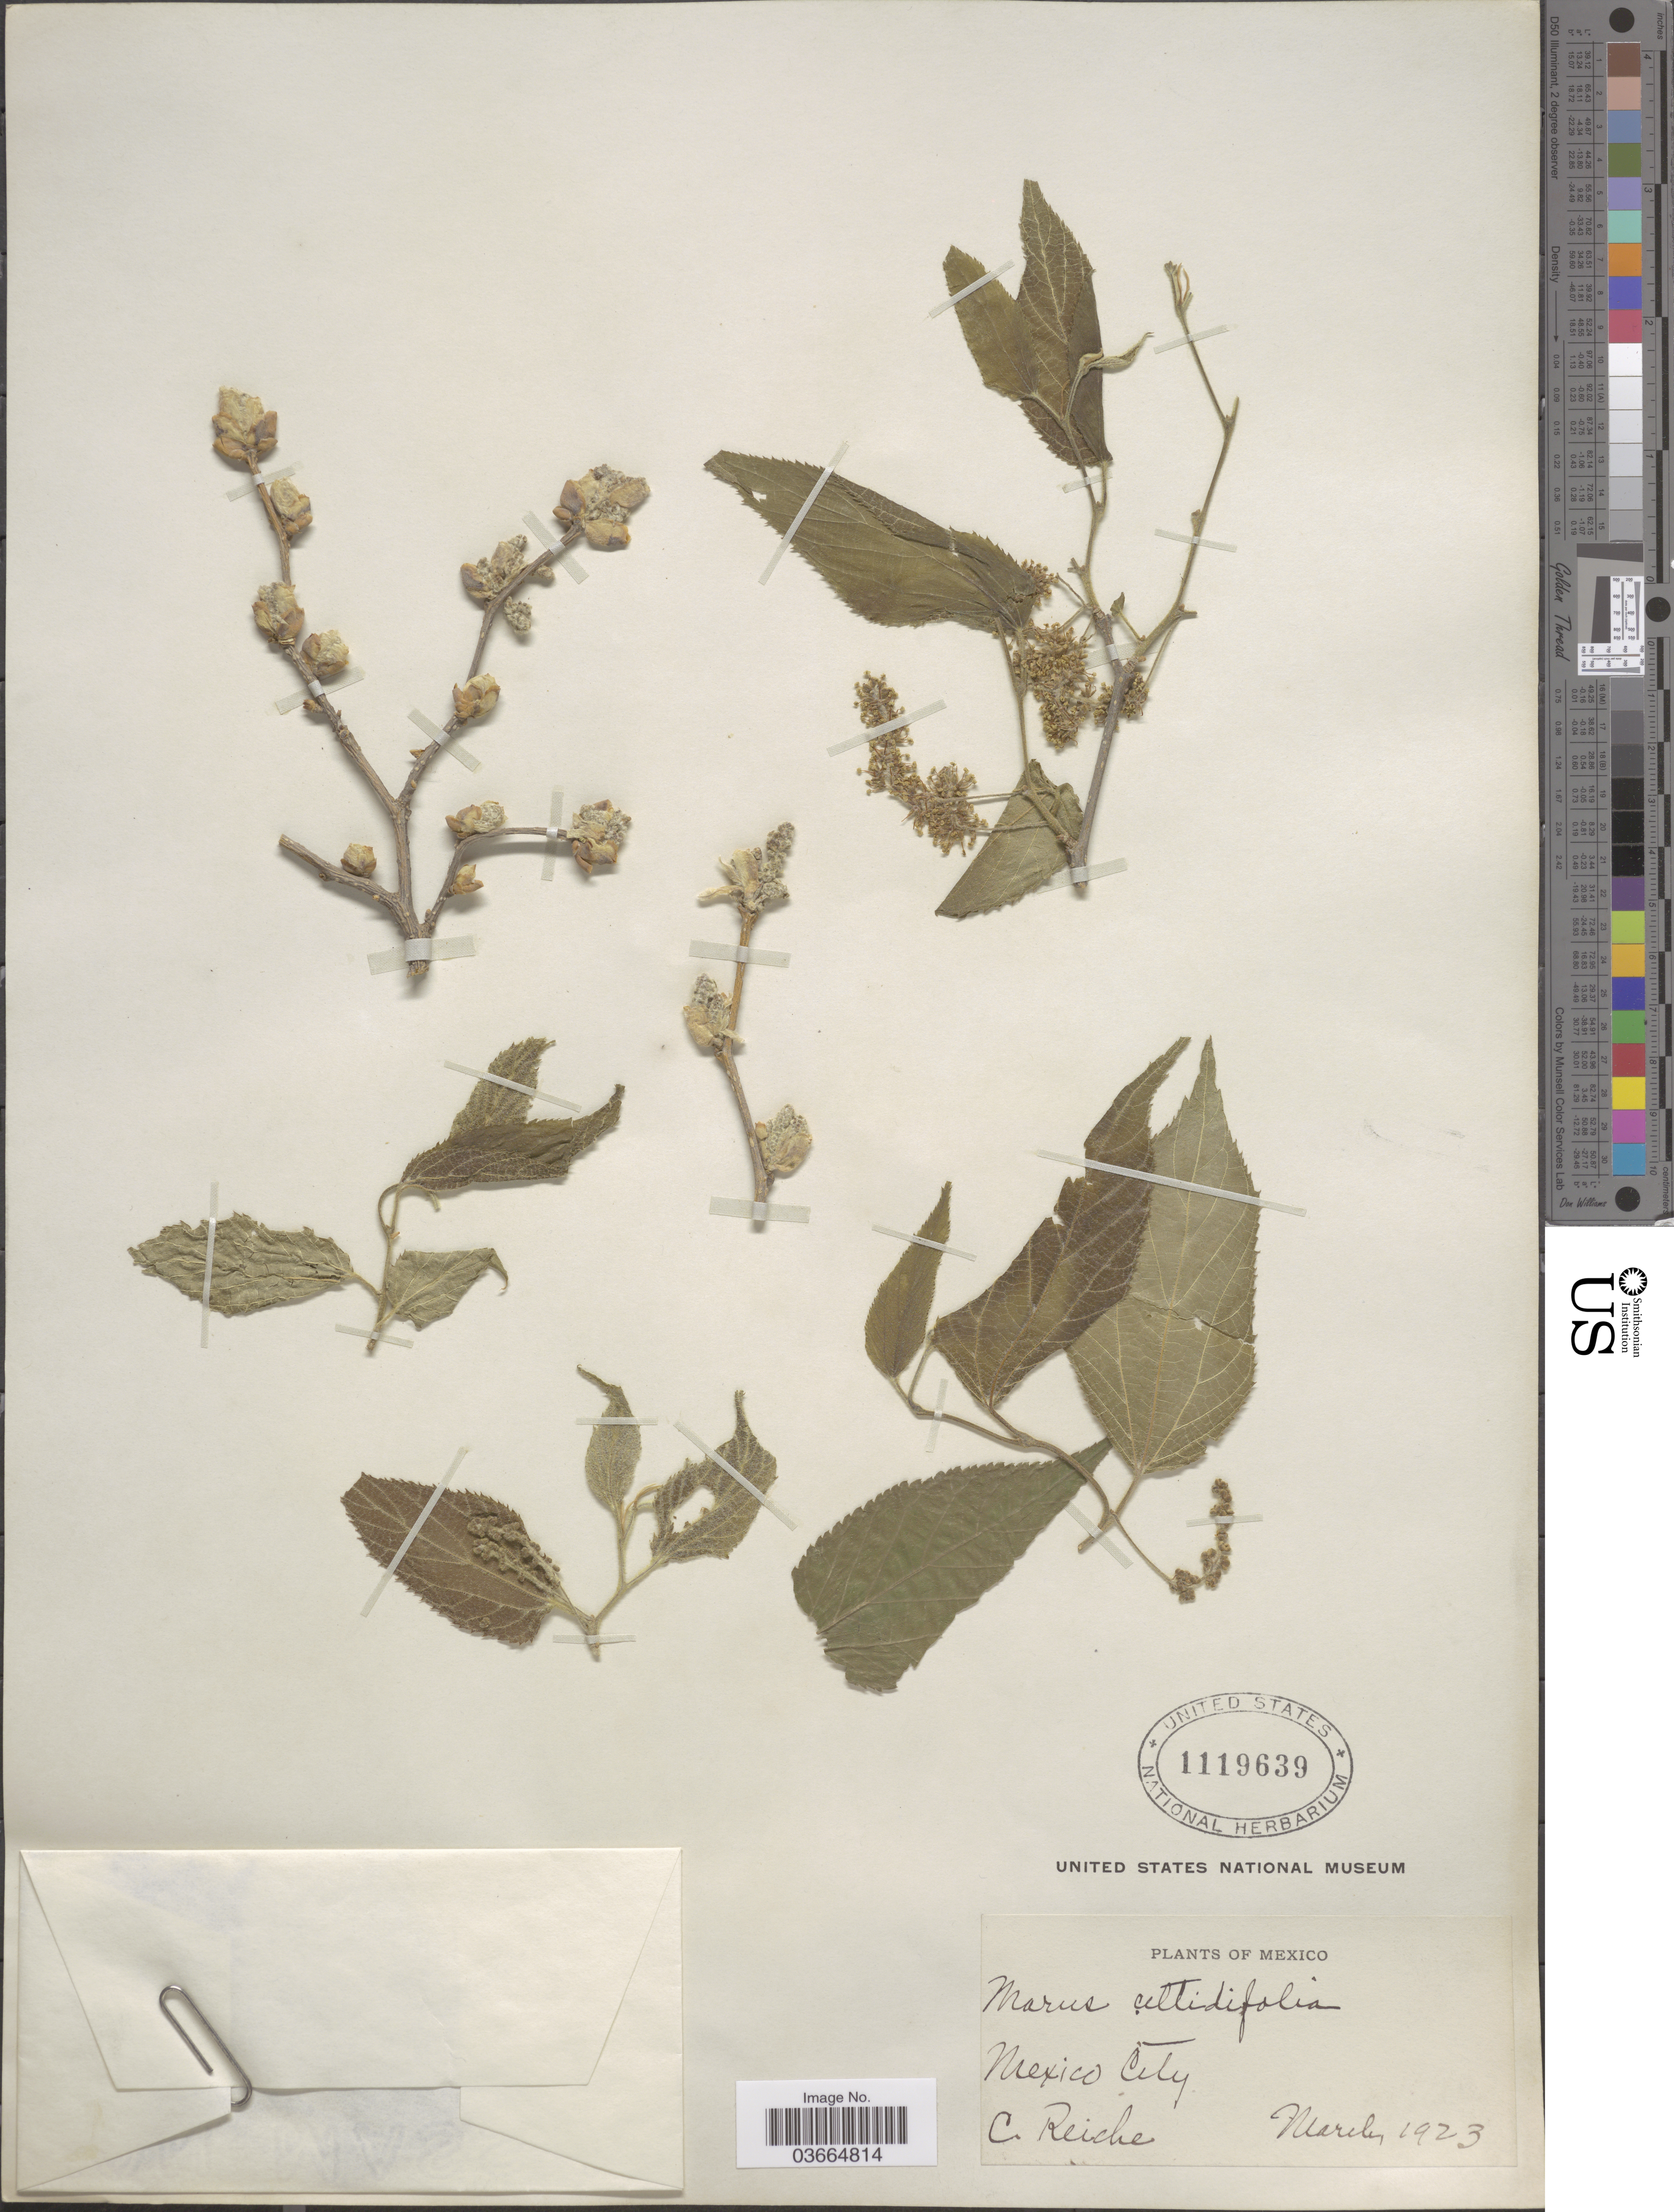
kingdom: Plantae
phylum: Tracheophyta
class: Magnoliopsida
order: Rosales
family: Moraceae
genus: Morus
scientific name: Morus celtidifolia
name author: Kunth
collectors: Reiche, C.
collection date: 1923-03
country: Mexico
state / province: México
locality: Mexico City.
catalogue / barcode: US 1119639